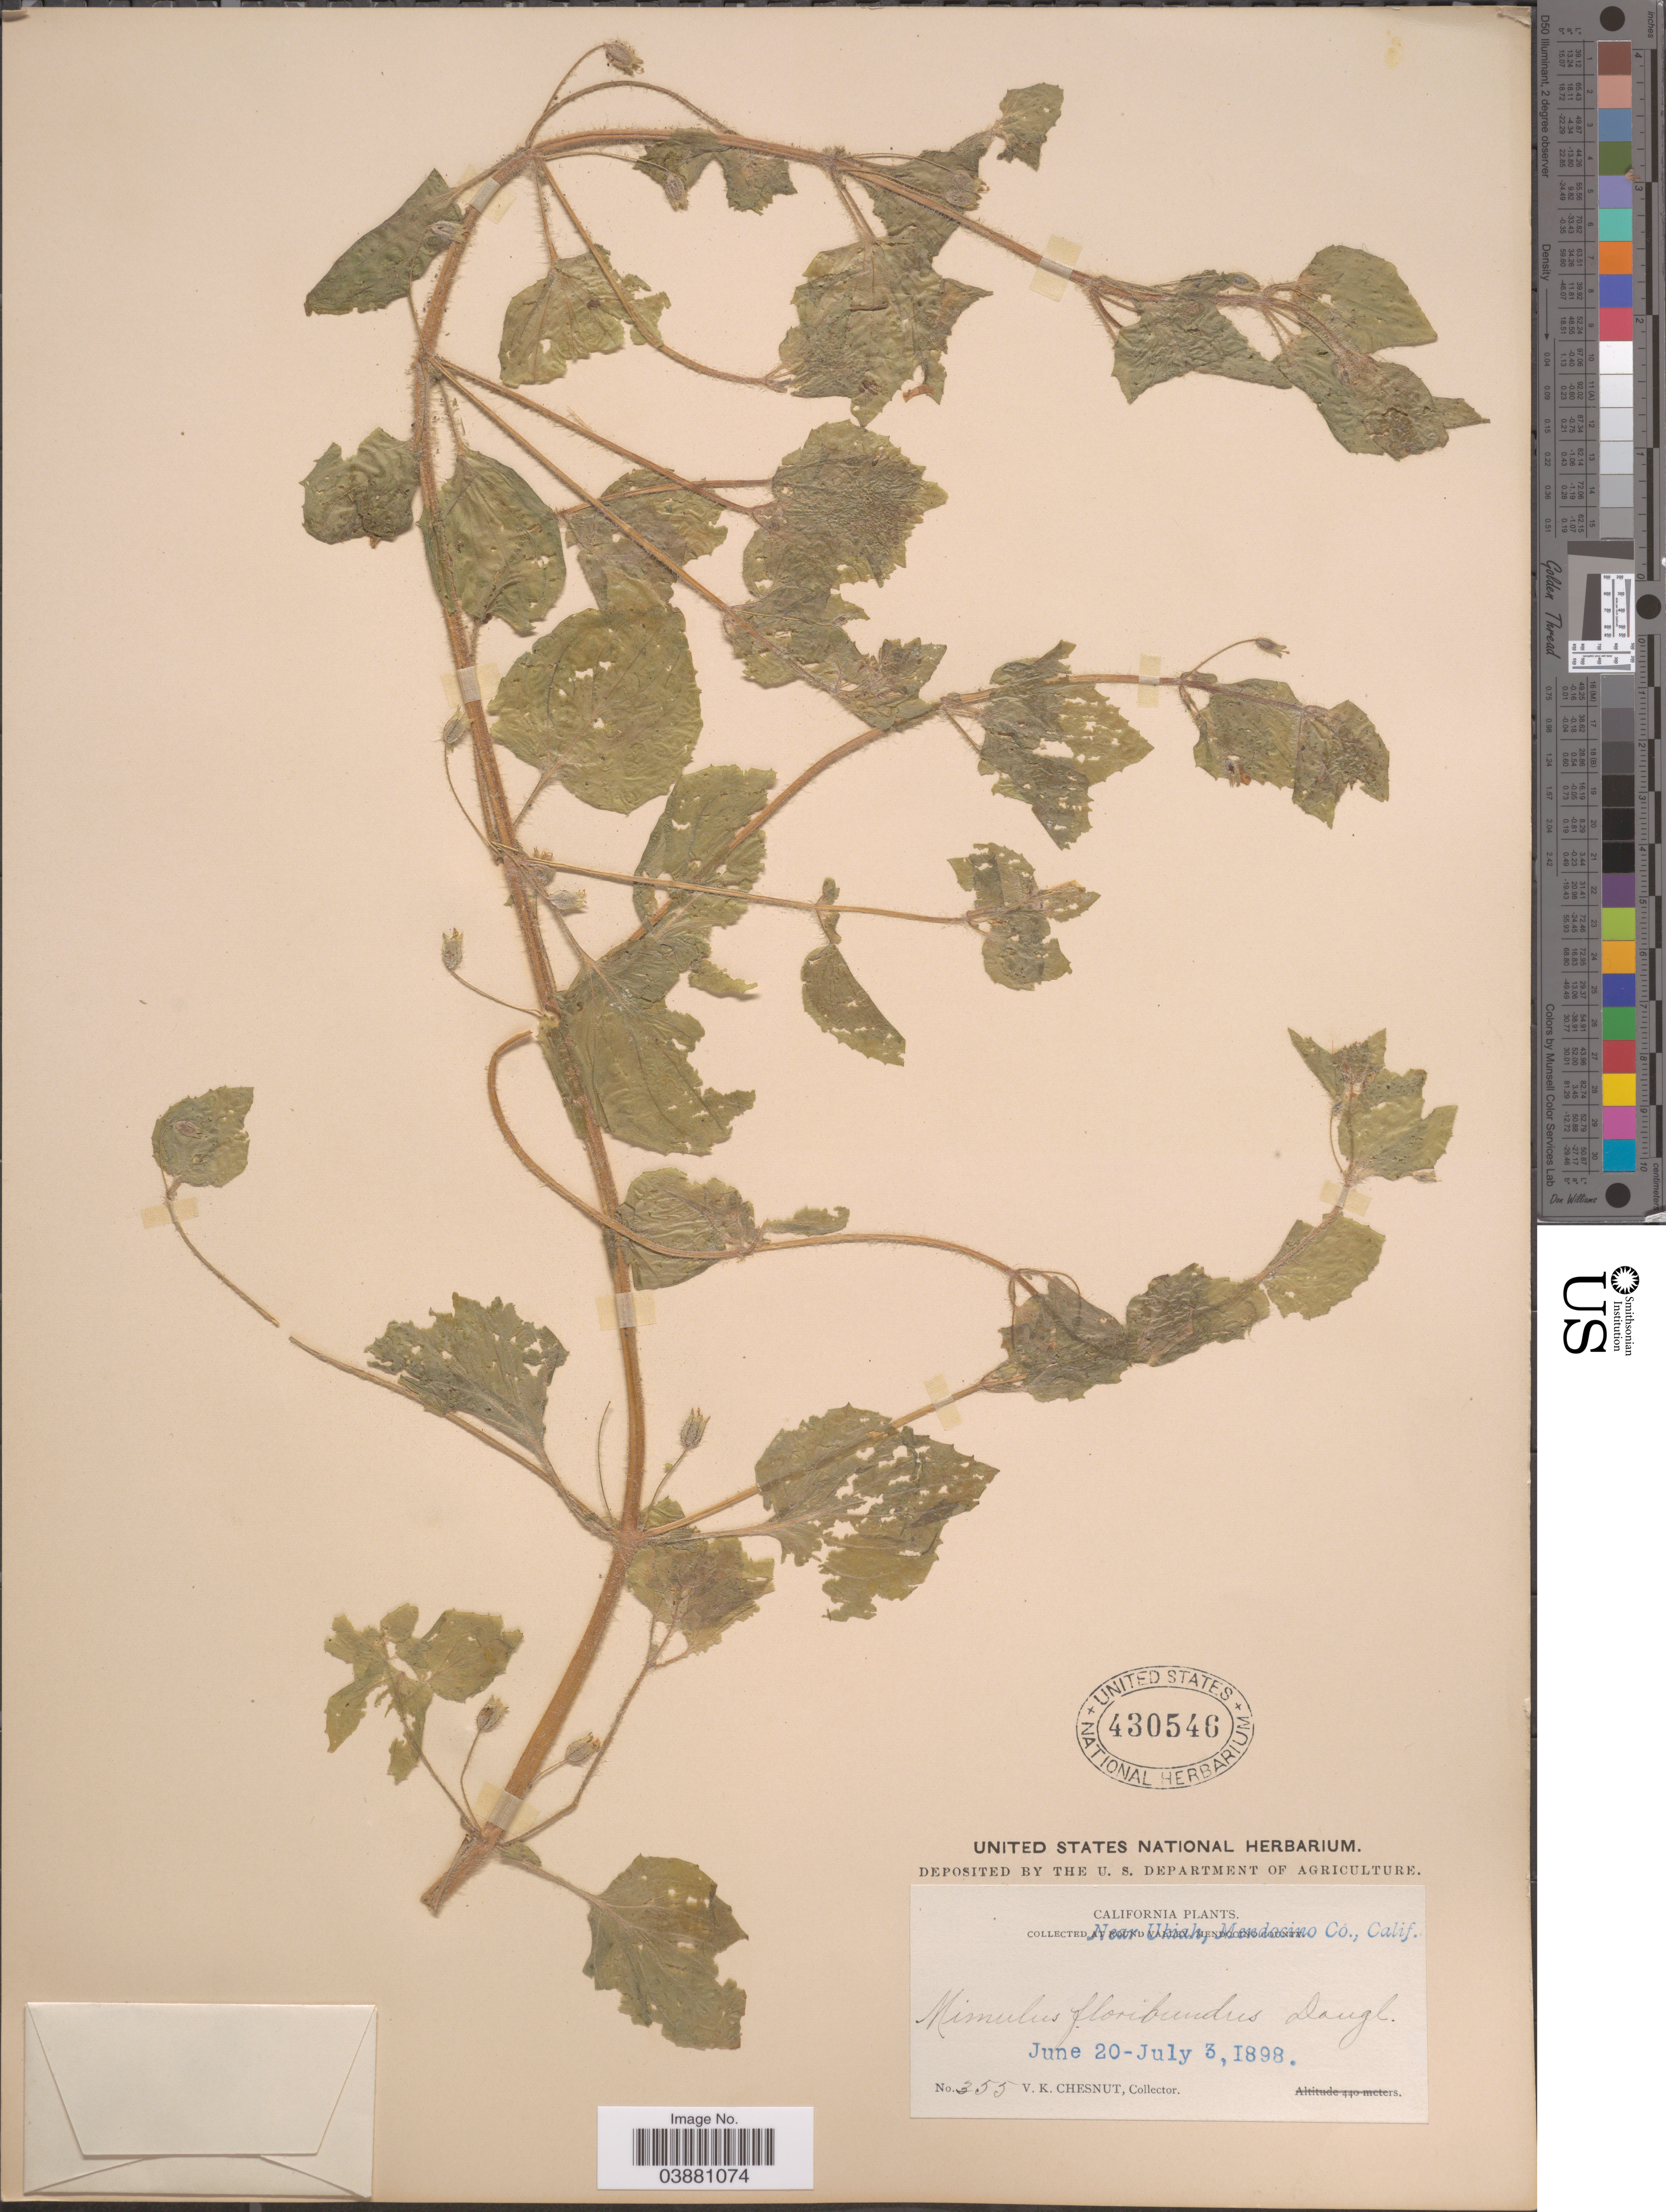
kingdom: Plantae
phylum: Tracheophyta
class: Magnoliopsida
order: Lamiales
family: Phrymaceae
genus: Mimulus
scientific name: Mimulus floribundus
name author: Douglas ex Lindl.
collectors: V. Chesnut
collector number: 355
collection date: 1898-06-20/1898-07-03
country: United States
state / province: California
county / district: Mendocino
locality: Near Ukiah, Mendocino Co.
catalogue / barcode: US 430546